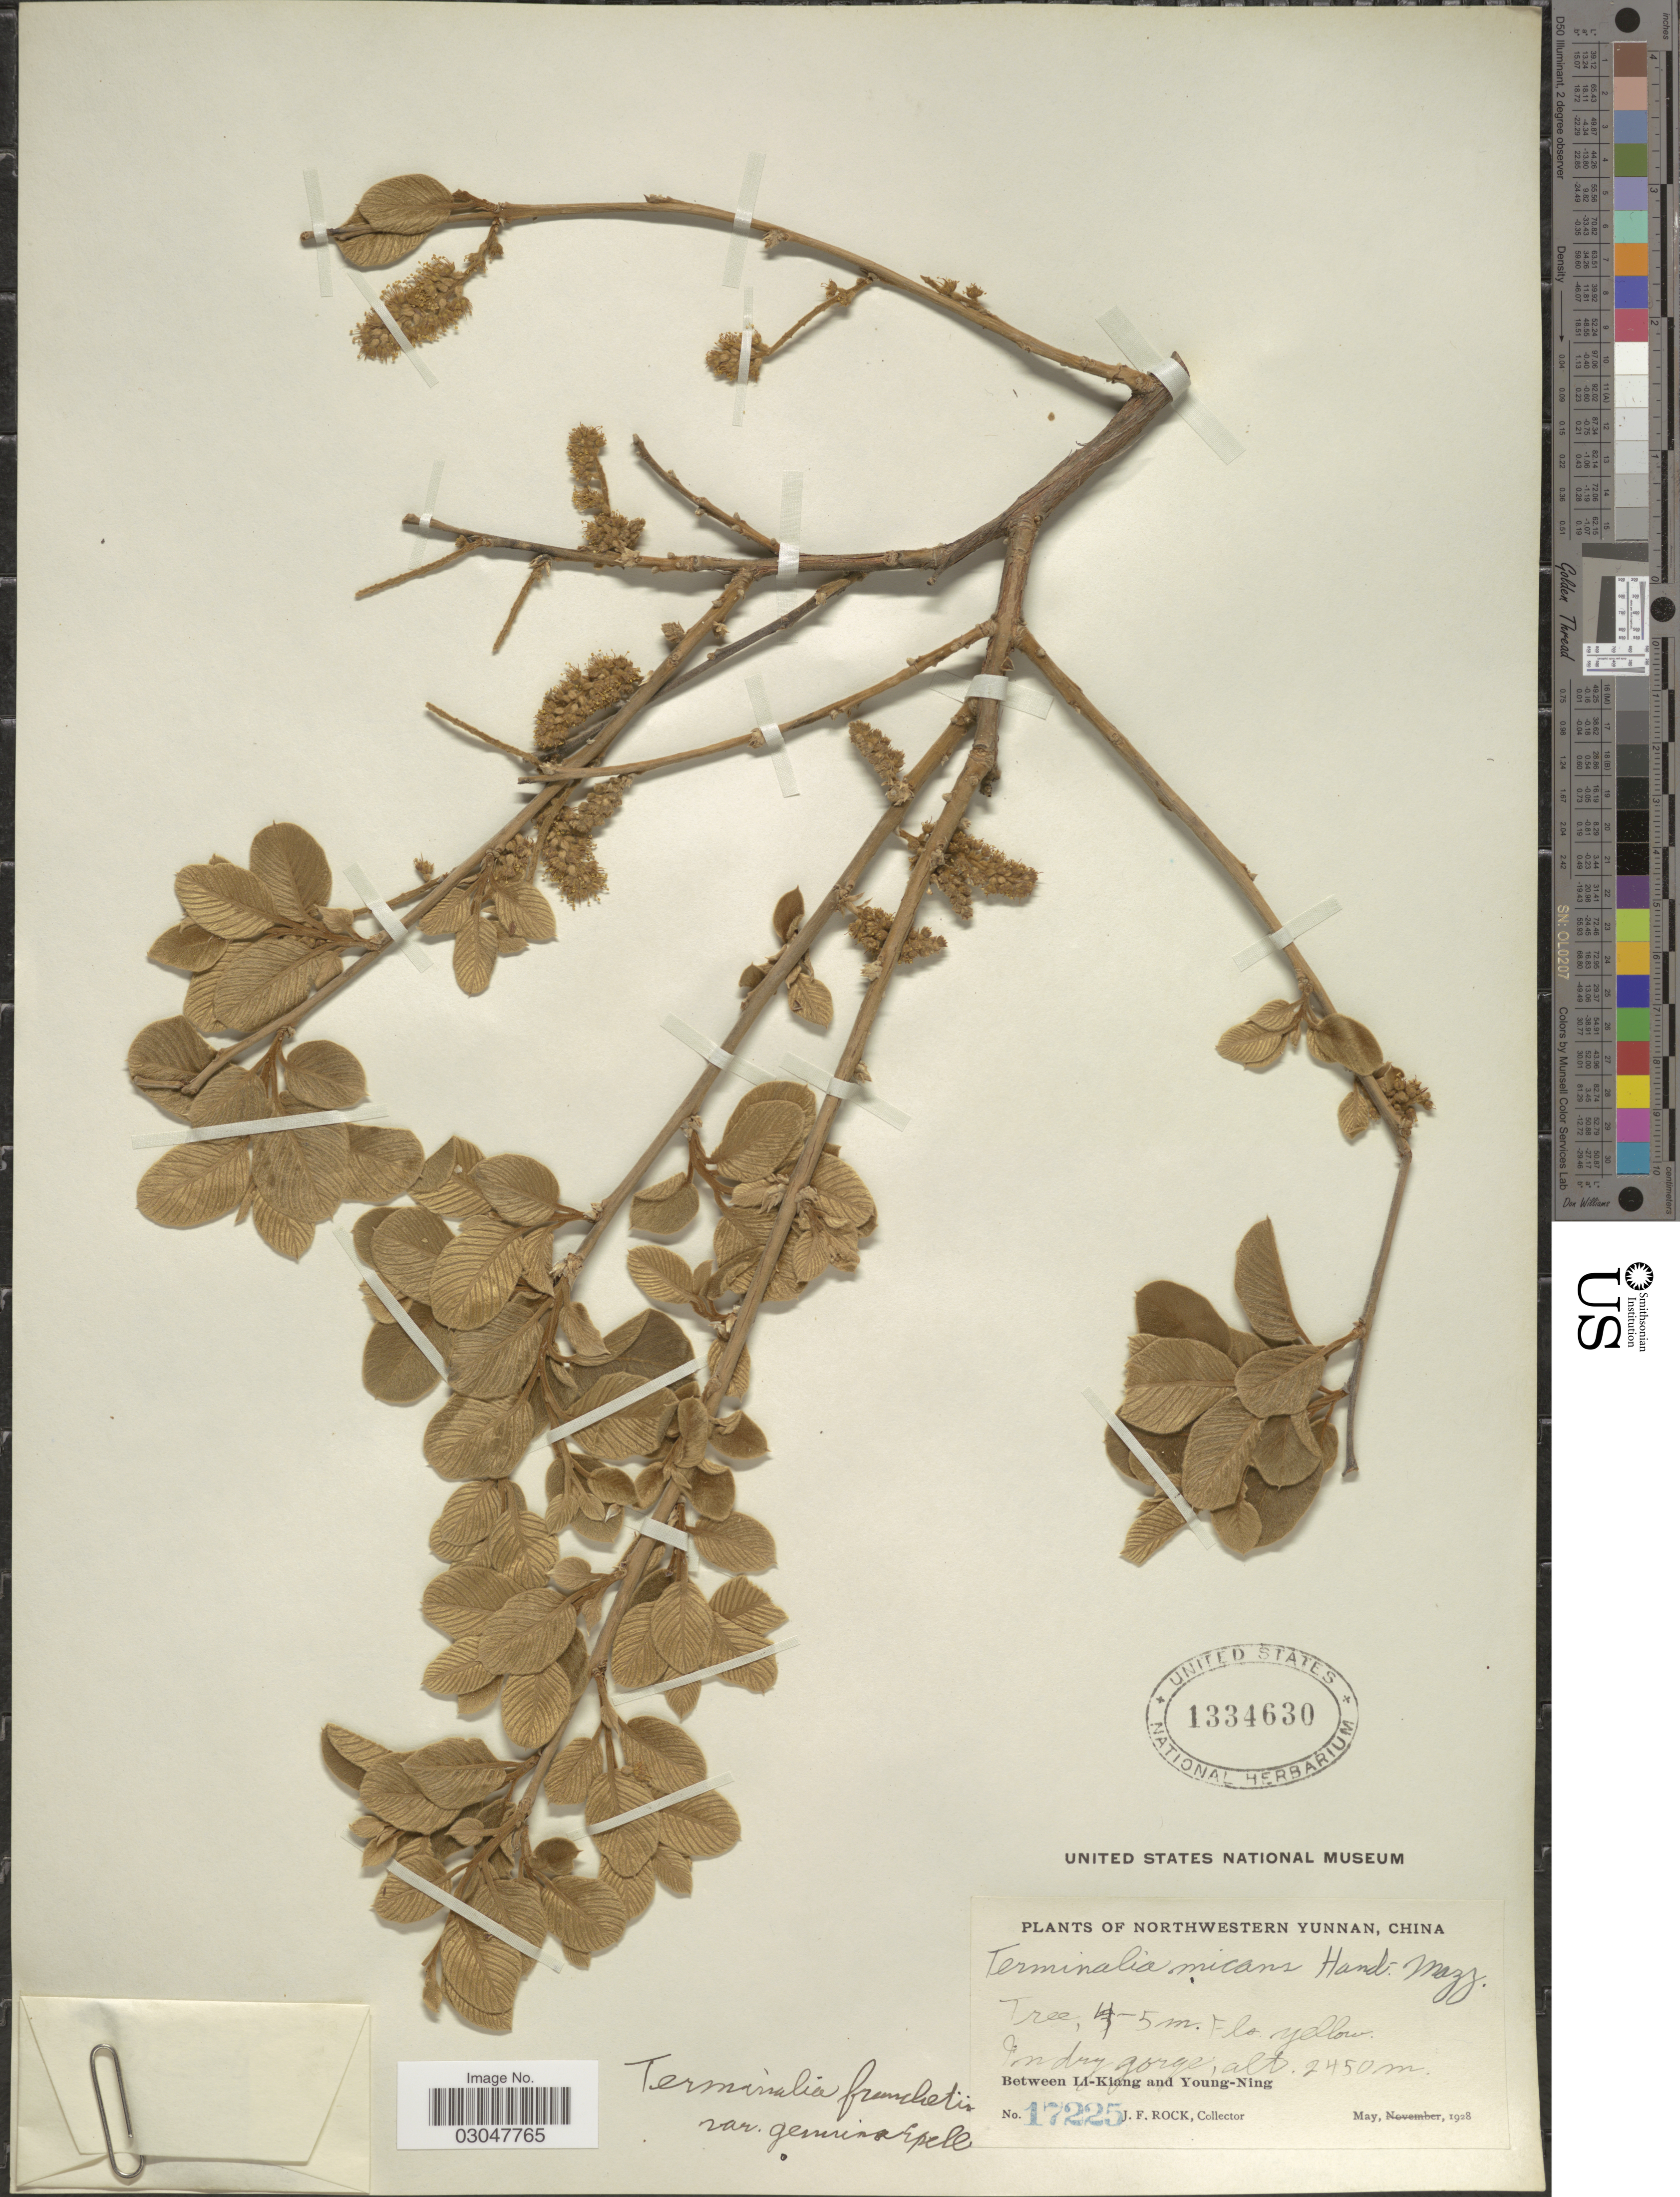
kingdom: Plantae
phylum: Tracheophyta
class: Magnoliopsida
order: Myrtales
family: Combretaceae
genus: Terminalia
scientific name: Terminalia franchetii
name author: Gagnep.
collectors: J. Rock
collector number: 17225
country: China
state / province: Yunnan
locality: Northwestern Yunnan. In dry gorge. Between Li-Kiang and Young-Ning.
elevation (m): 2450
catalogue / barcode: US 1334630